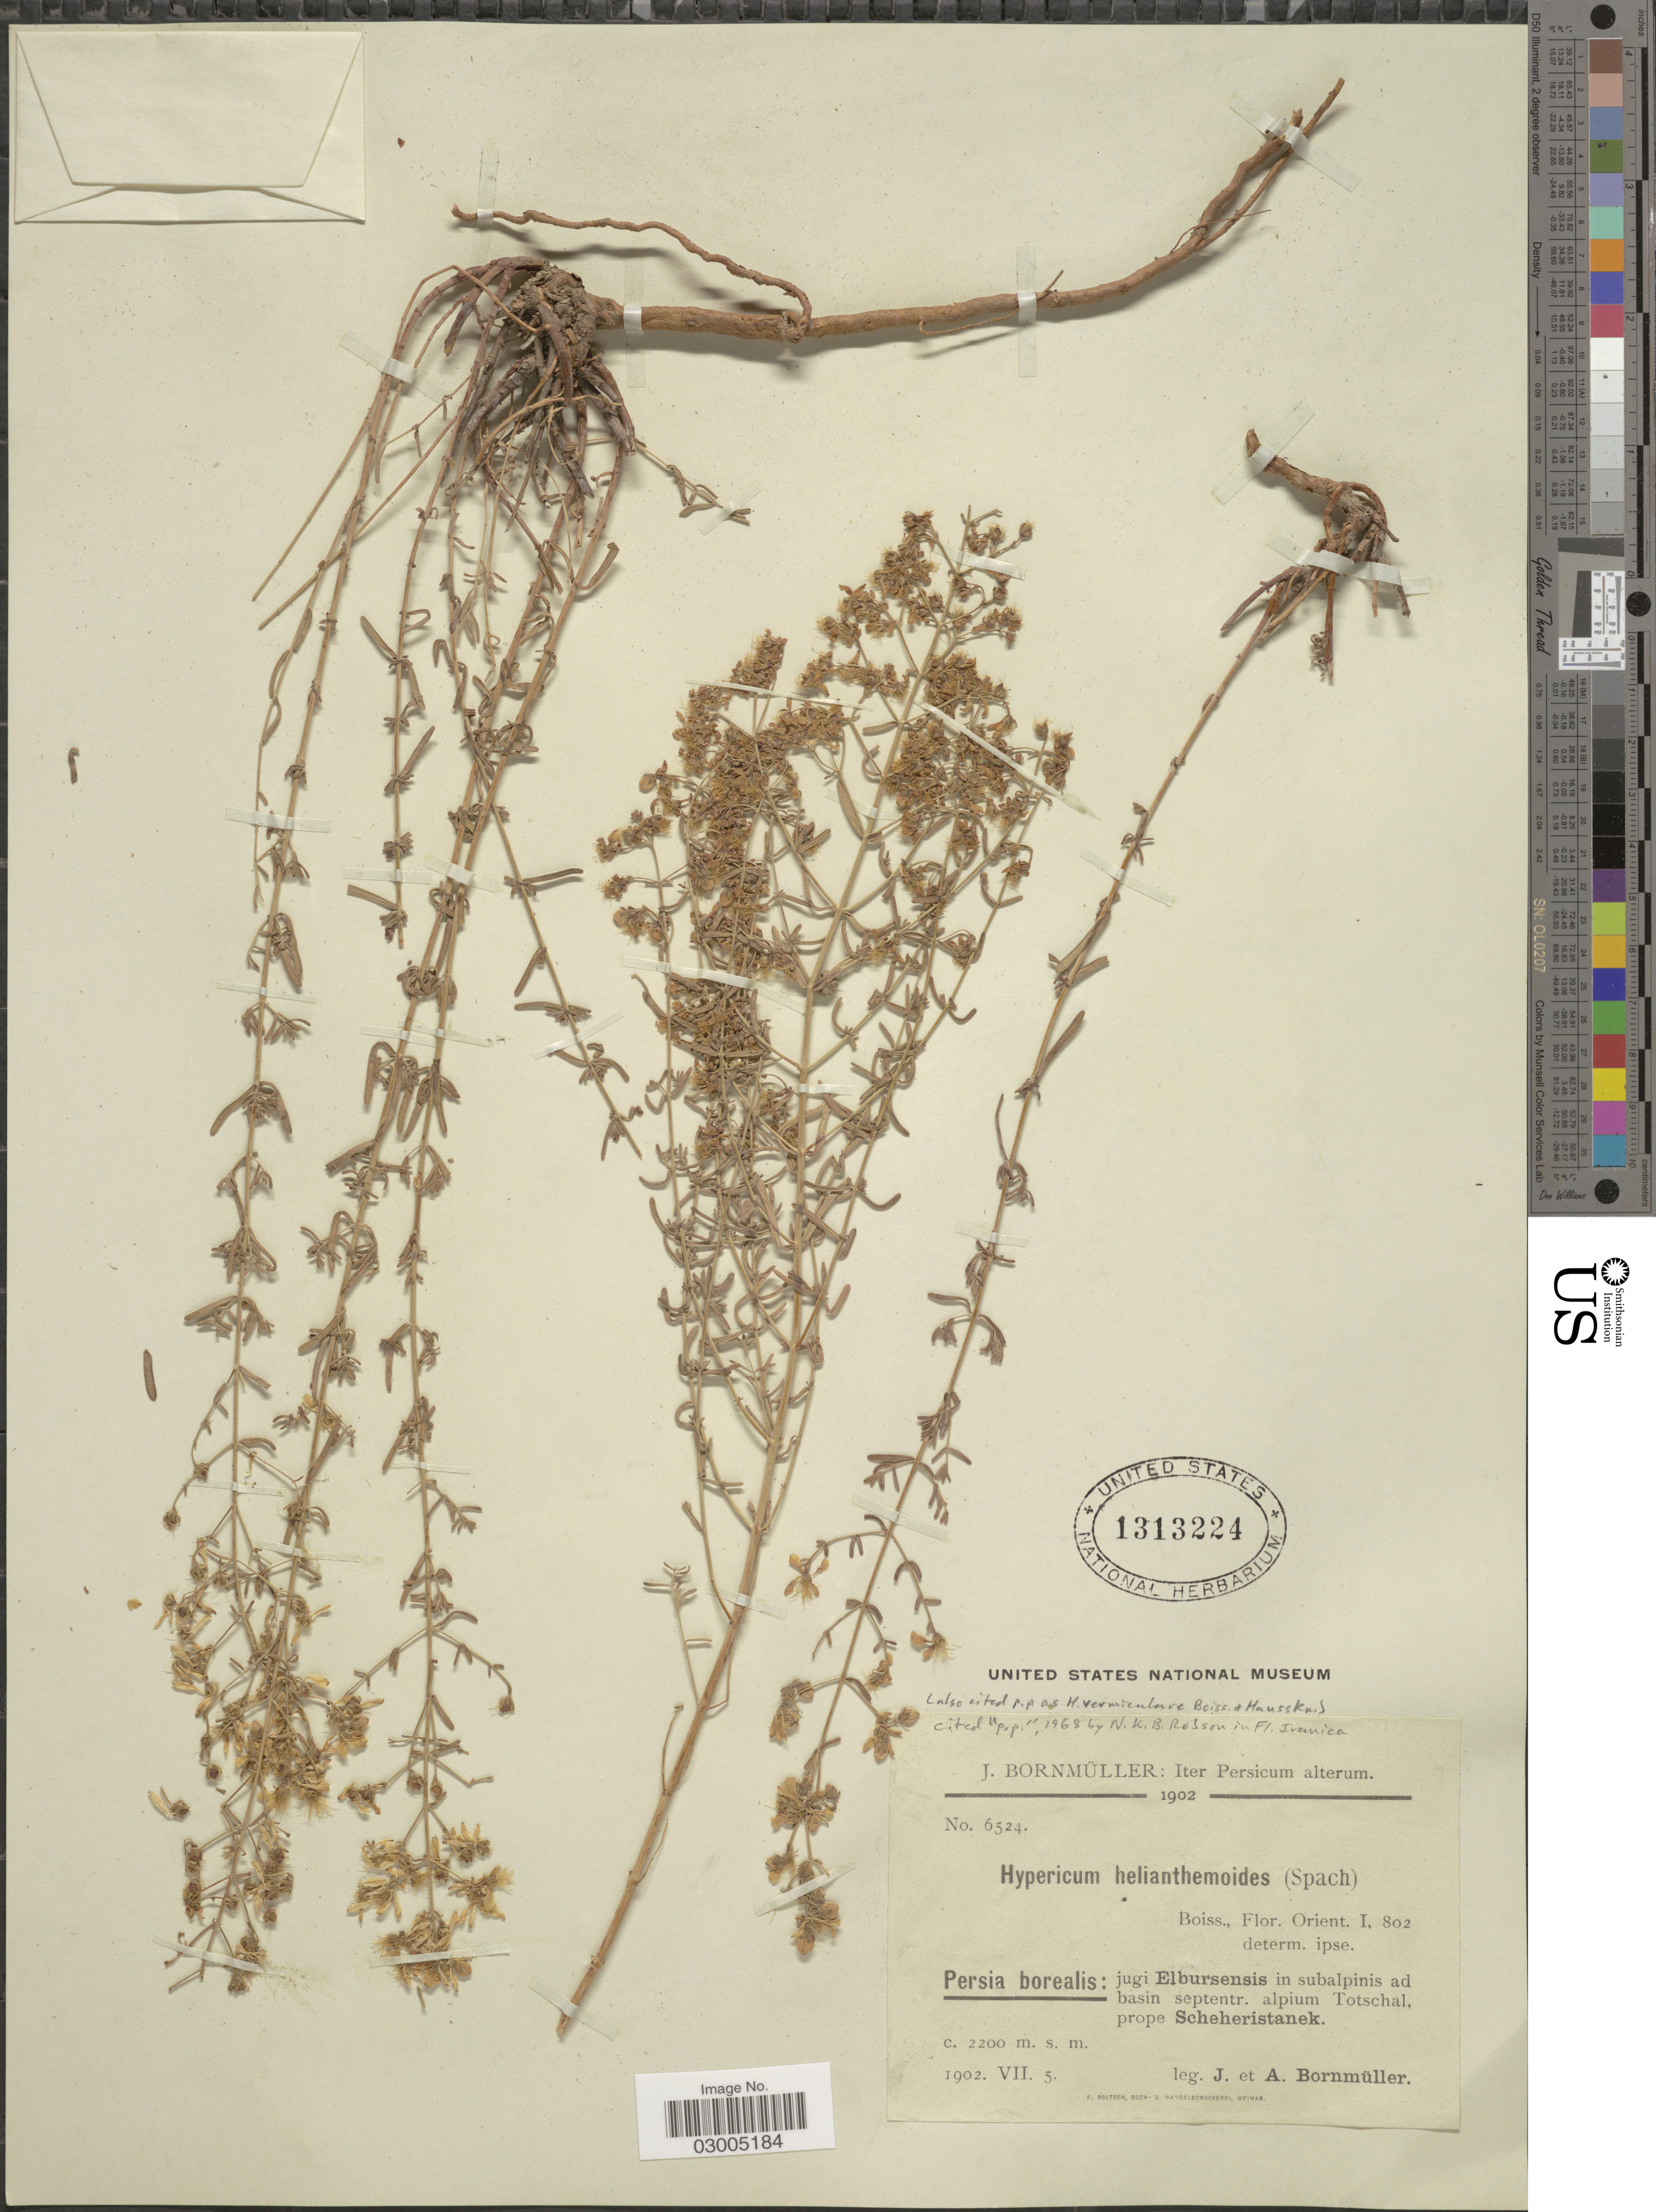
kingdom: Plantae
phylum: Tracheophyta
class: Magnoliopsida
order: Malpighiales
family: Hypericaceae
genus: Hypericum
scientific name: Hypericum helianthemoides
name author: (Spach) Boiss.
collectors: J. Bornmüller & A. Bornmüller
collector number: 6524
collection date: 1902-07-05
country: Iran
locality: Persia borealis: jugi Elbursensis in subalpinis ad basin septentr. alpium Totschal, prope Scheheristanek.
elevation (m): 2200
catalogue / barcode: US 1313224